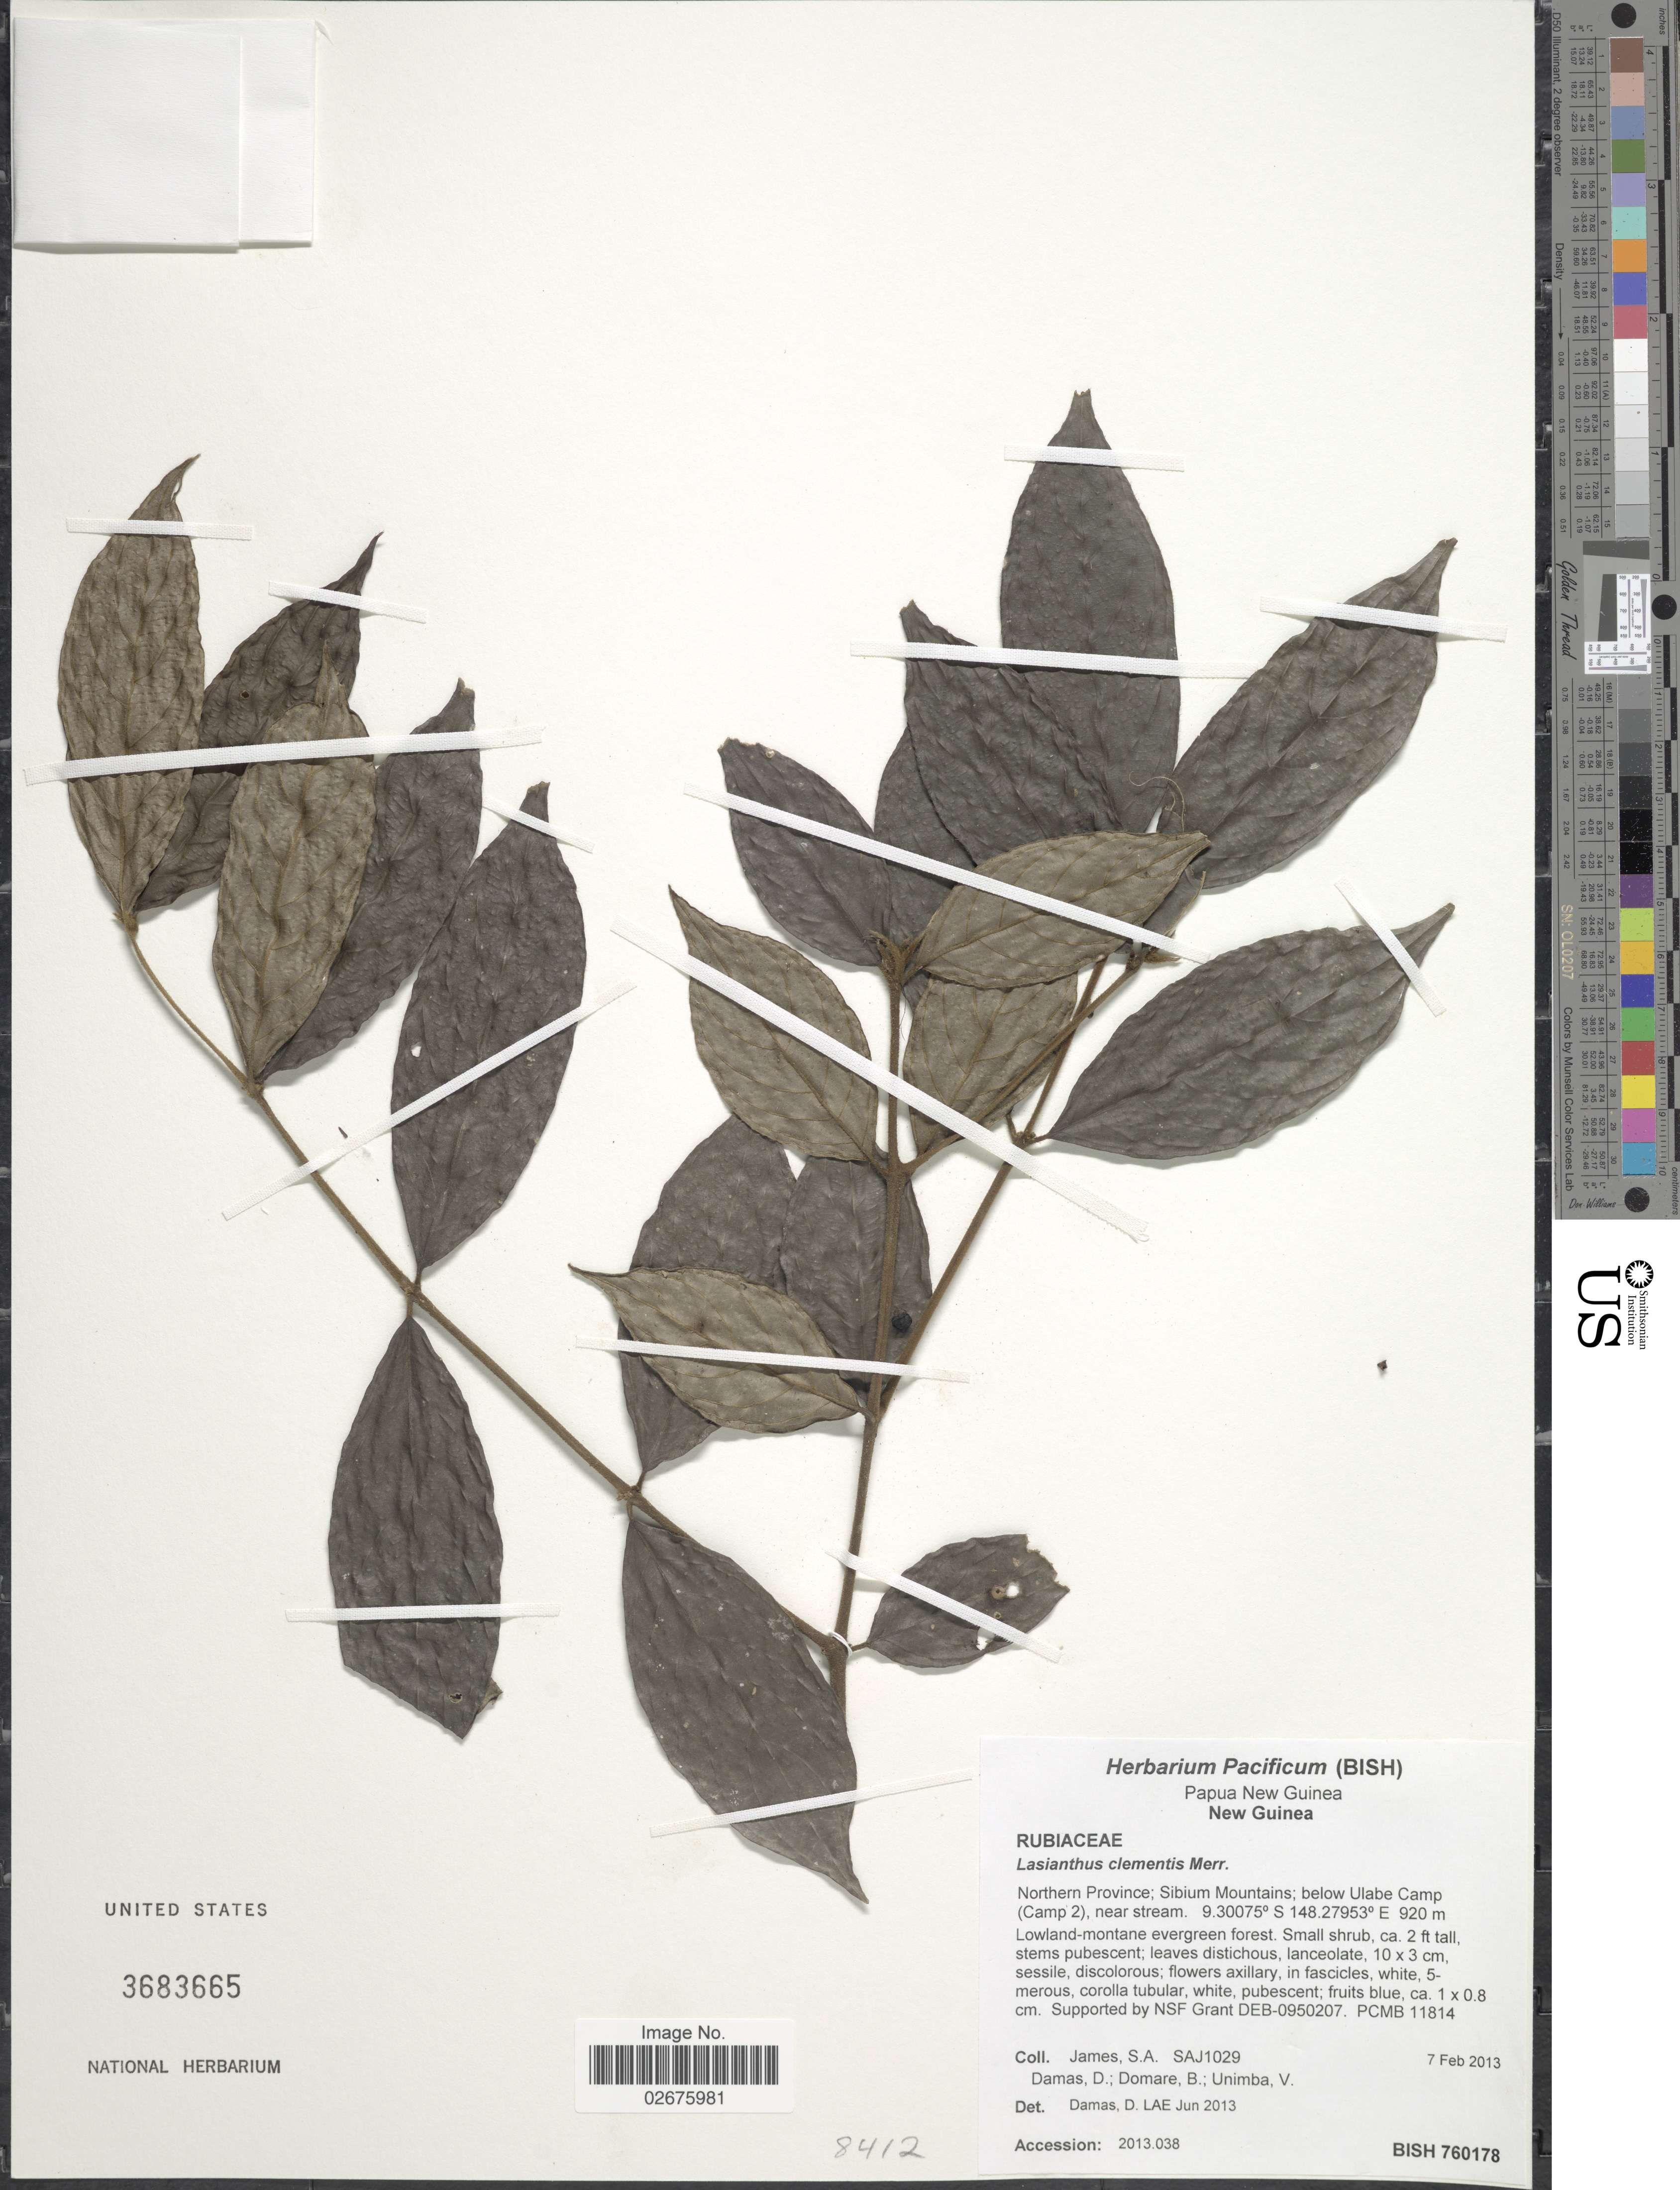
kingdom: Plantae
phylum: Tracheophyta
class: Magnoliopsida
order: Gentianales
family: Rubiaceae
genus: Lasianthus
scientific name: Lasianthus clementis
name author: Merr.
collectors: S. James, D. Damas, B. Domare & V. Unimba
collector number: SAJ1029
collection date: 2013-02-07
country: Papua New Guinea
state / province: Northern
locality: New Guinea, Sibium Mountains; below Ulabe Camp (Camp 2), near stream. Lowland-montane evergreen forest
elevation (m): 920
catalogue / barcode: US 3683665